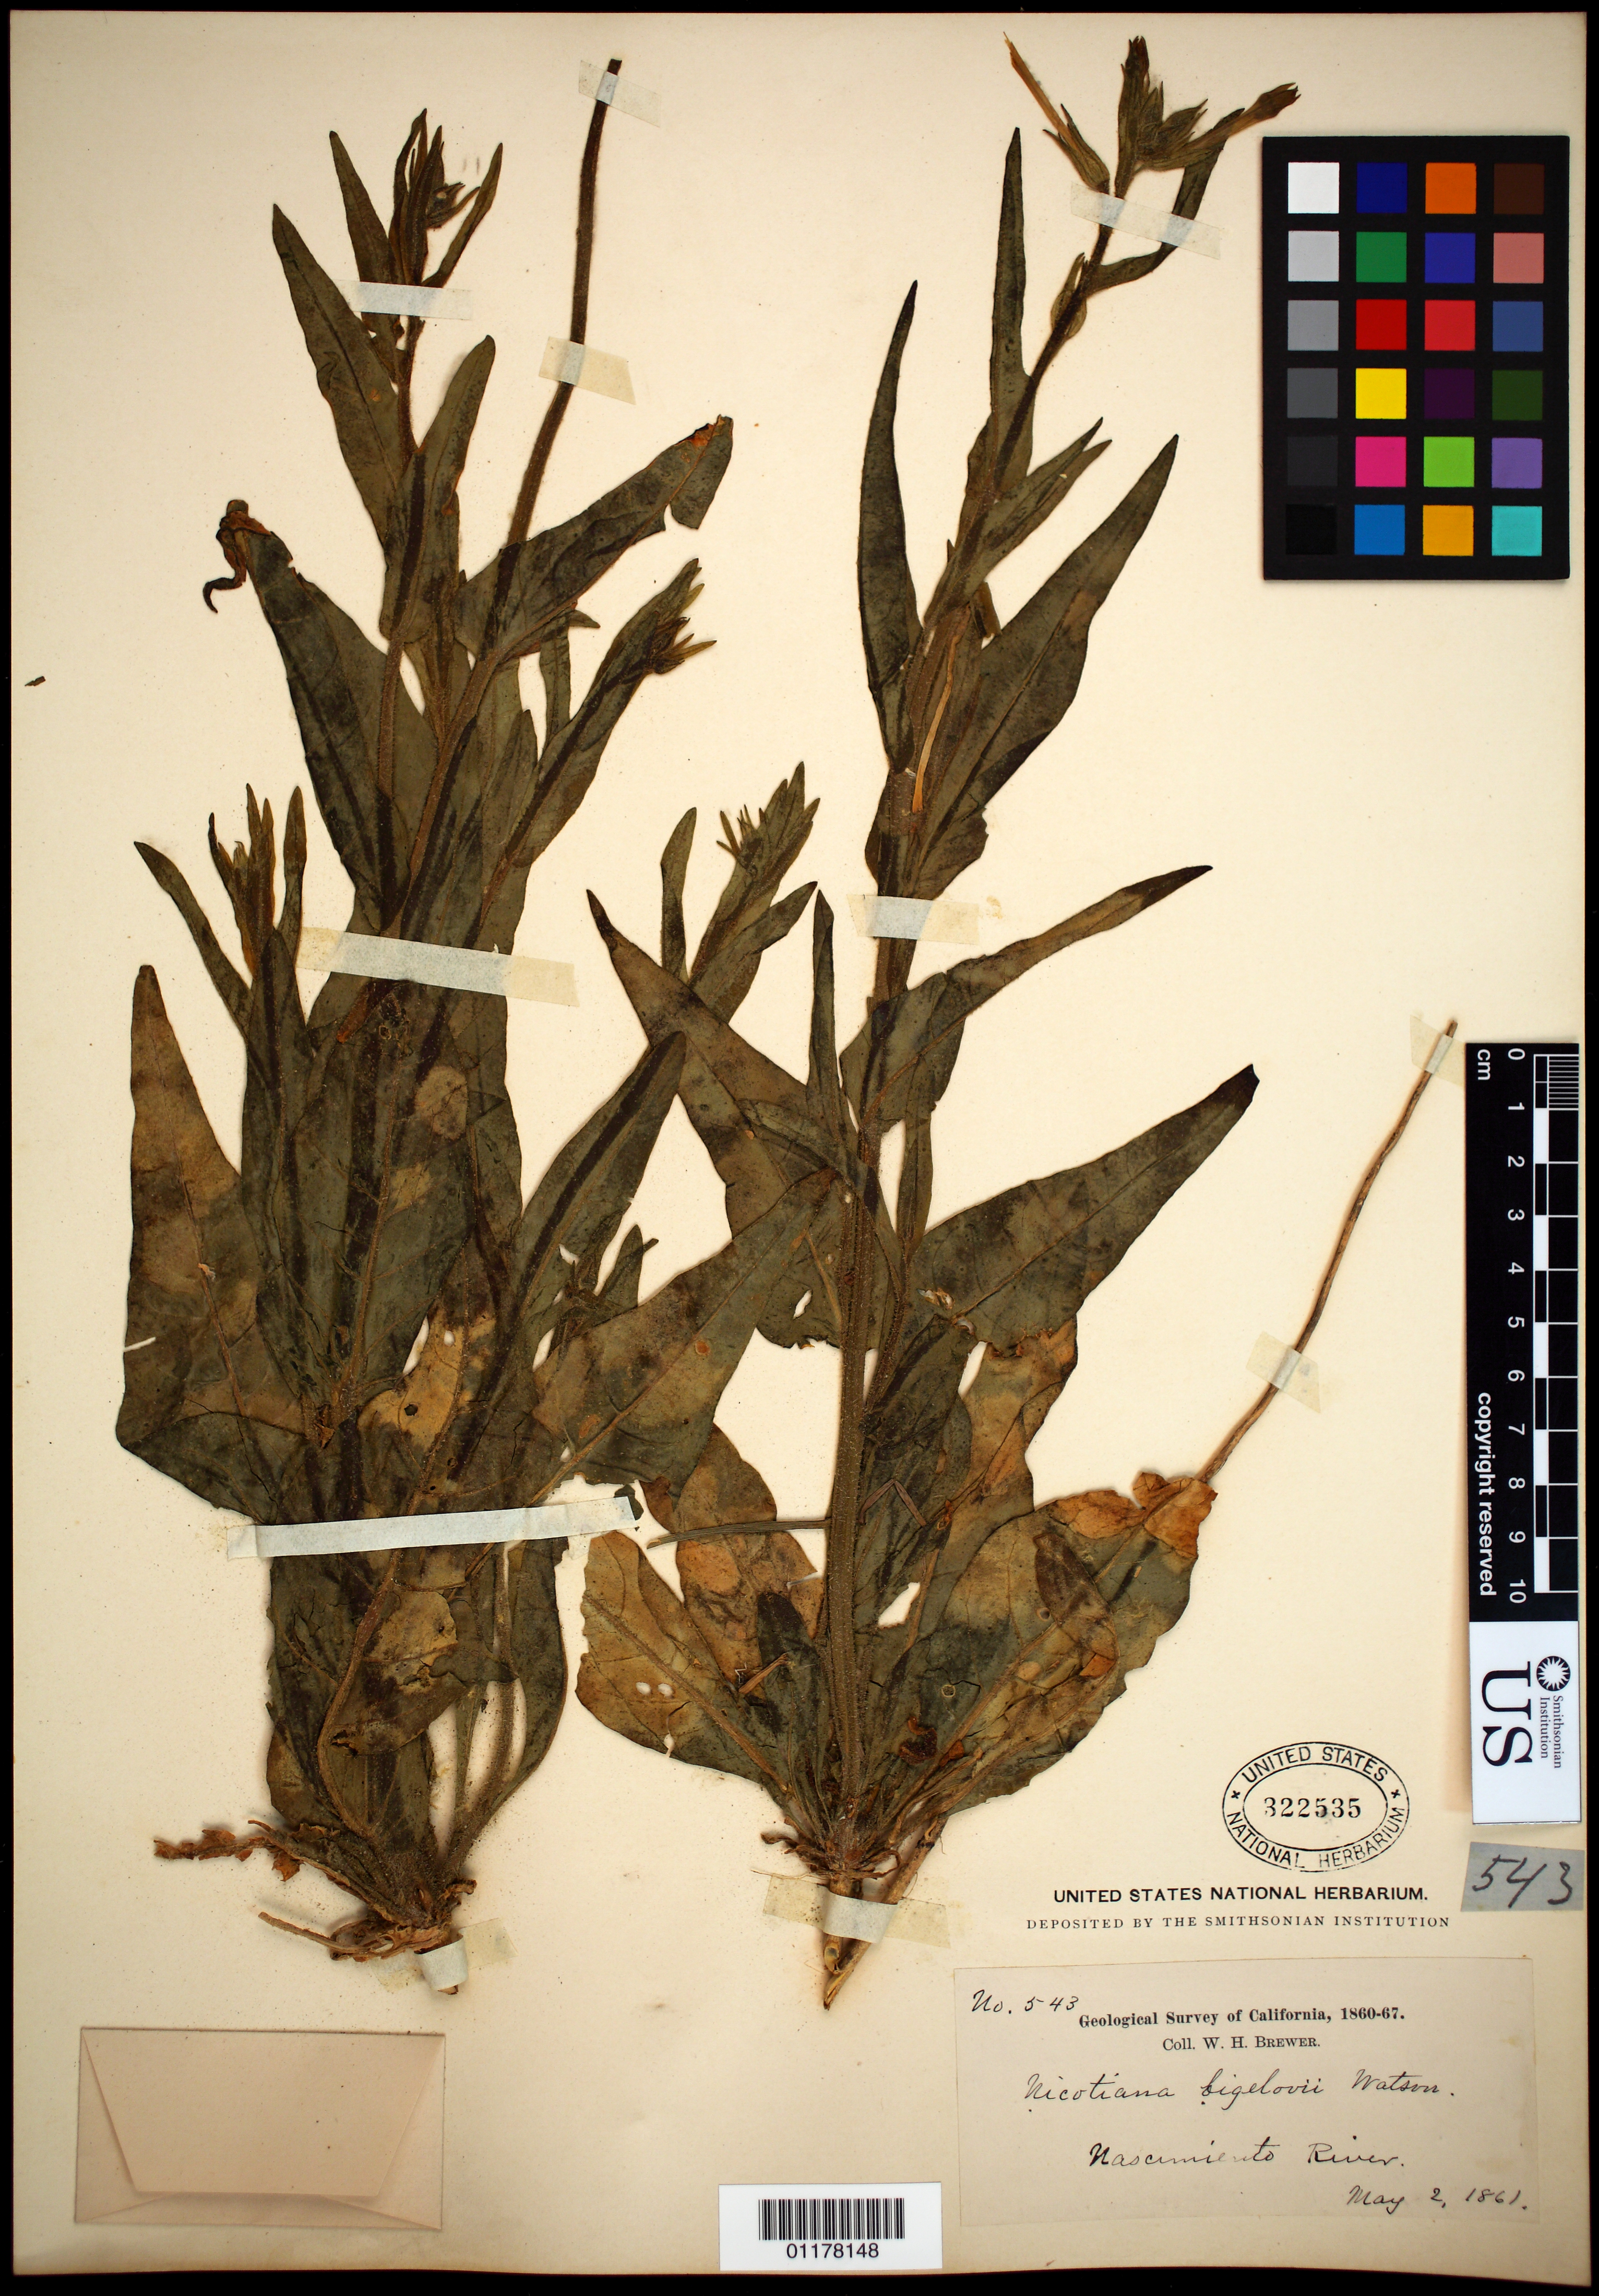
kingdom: Plantae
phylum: Tracheophyta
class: Magnoliopsida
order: Solanales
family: Solanaceae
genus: Nicotiana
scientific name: Nicotiana bigelovii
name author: S. Watson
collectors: W. H. Brewer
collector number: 543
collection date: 1861-05-02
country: United States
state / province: California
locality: [Nascemiento] River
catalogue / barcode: US 322535